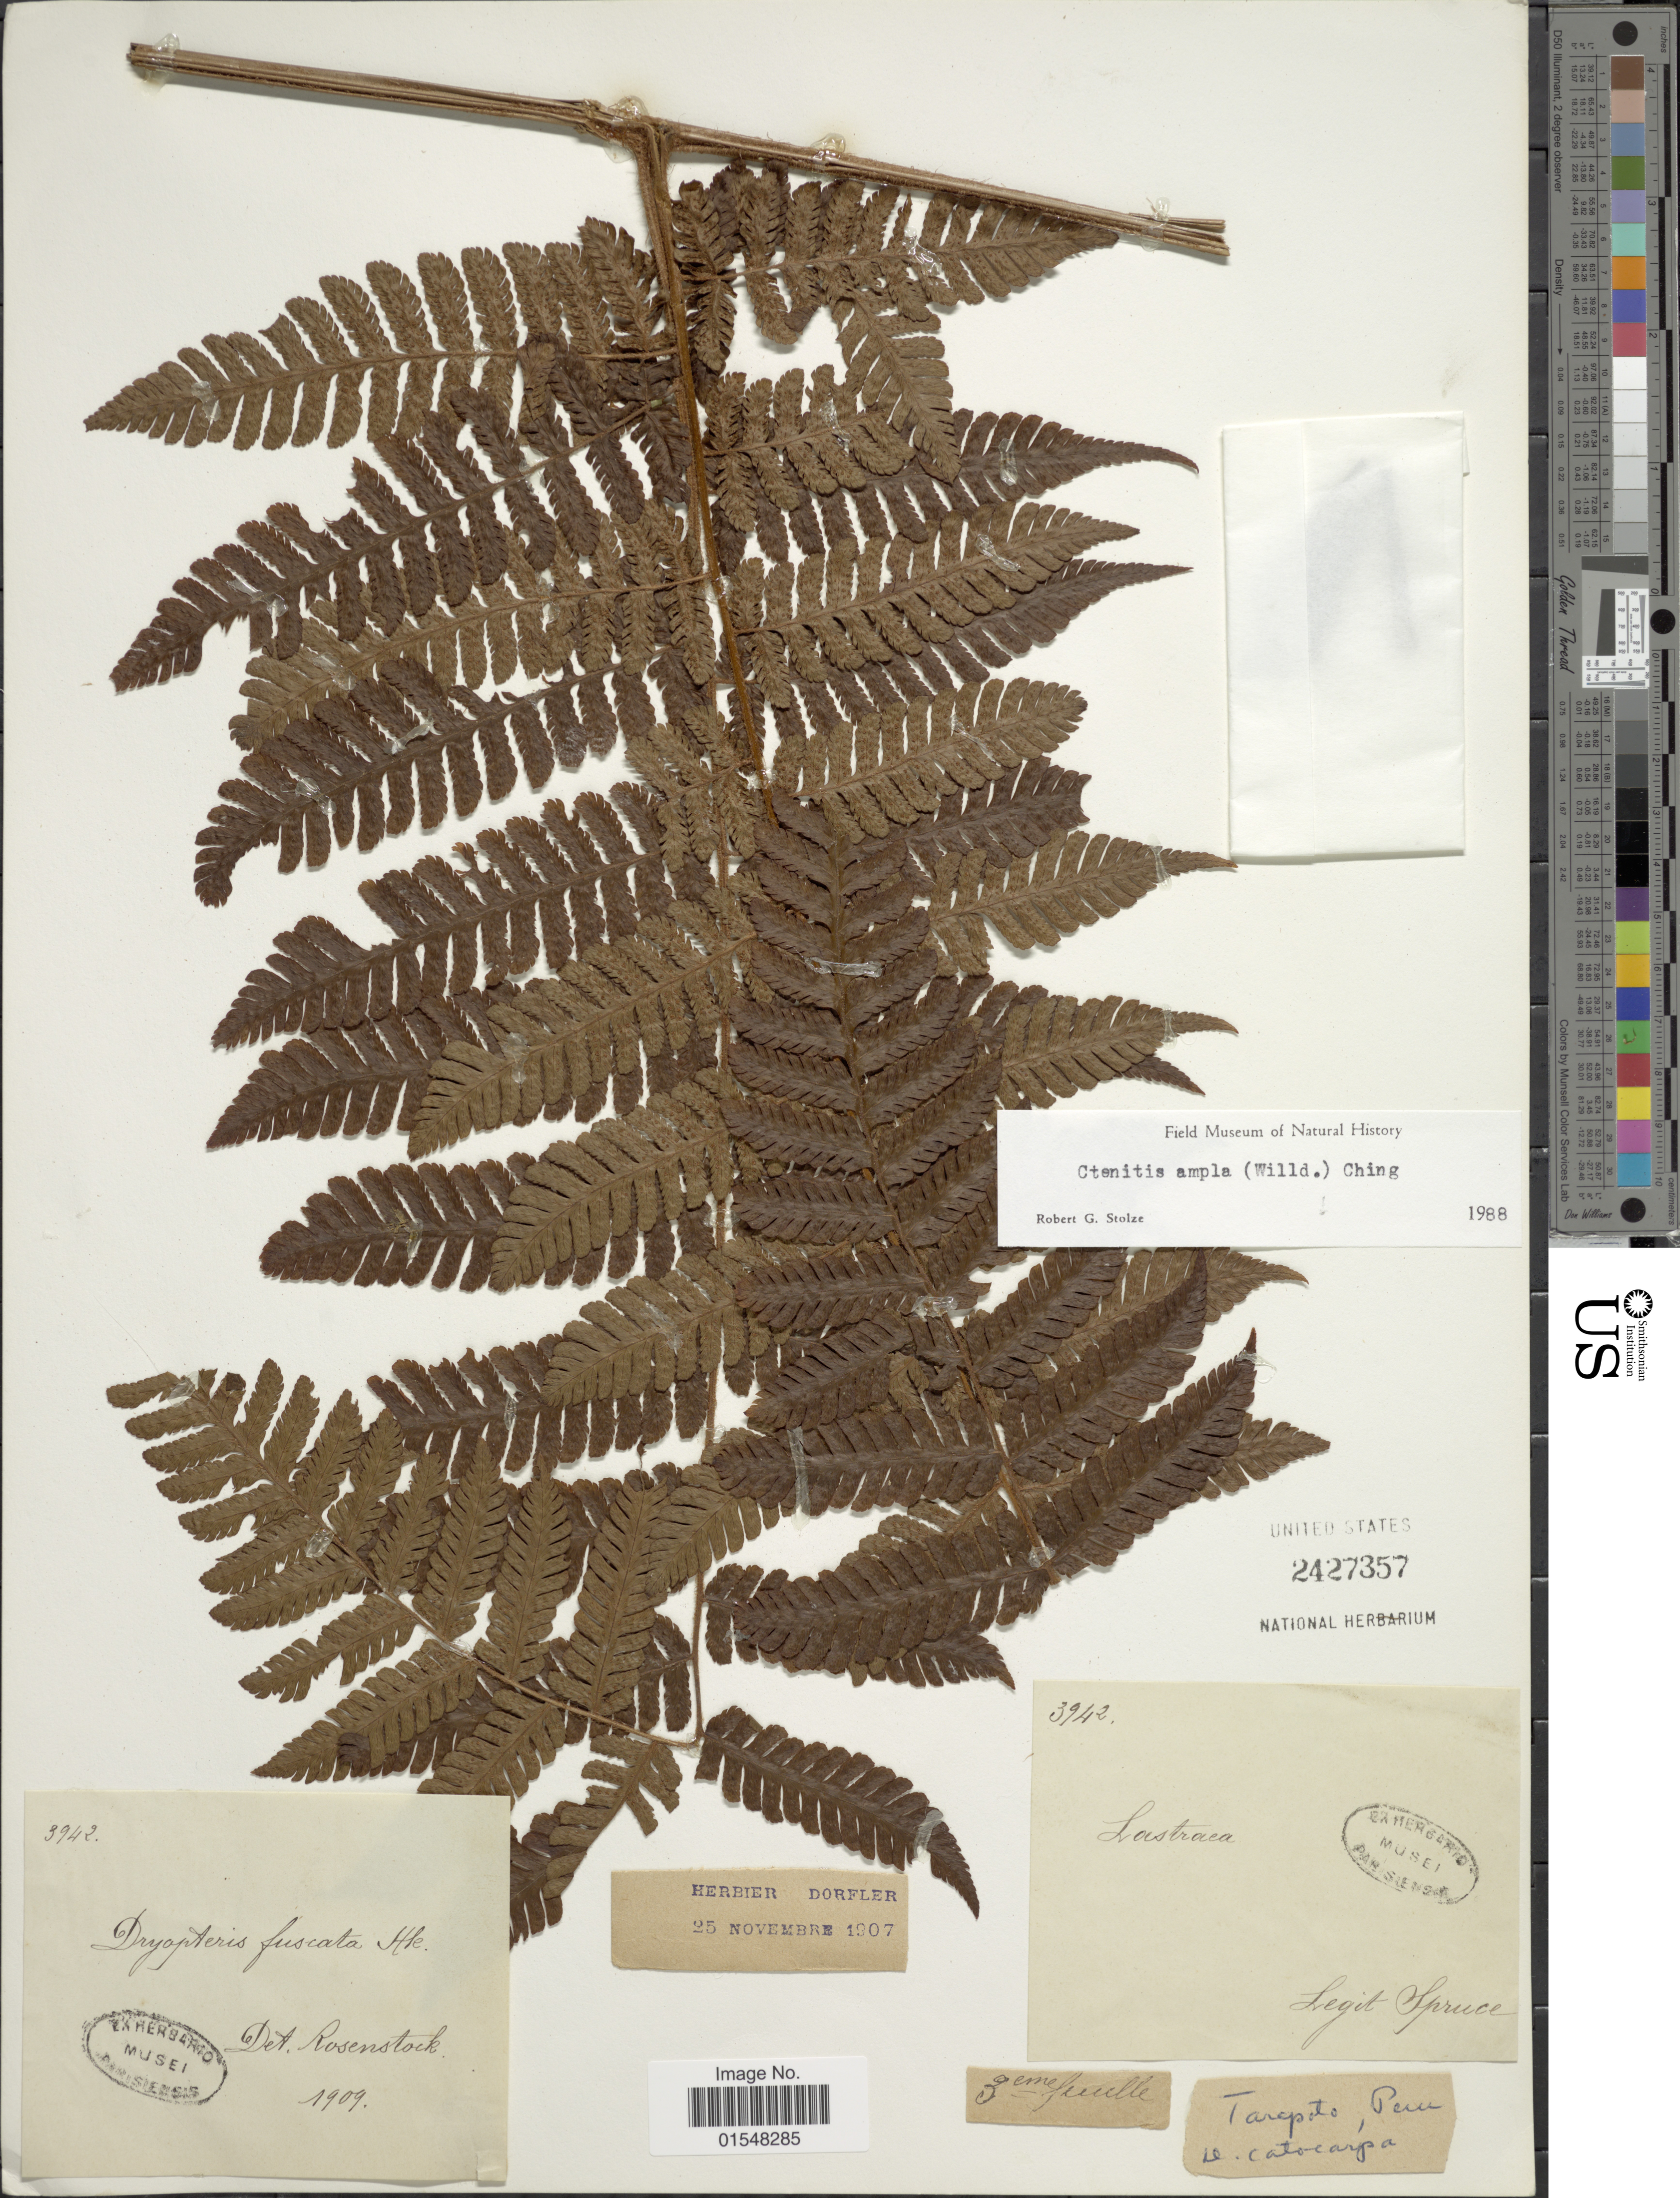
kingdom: Plantae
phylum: Tracheophyta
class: Polypodiopsida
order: Polypodiales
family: Dryopteridaceae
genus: Ctenitis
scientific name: Ctenitis ampla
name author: (Humb. & Bonpl. ex Willd.) Ching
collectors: -. Spruce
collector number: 3942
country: Peru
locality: Tarapoto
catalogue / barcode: US 2427357